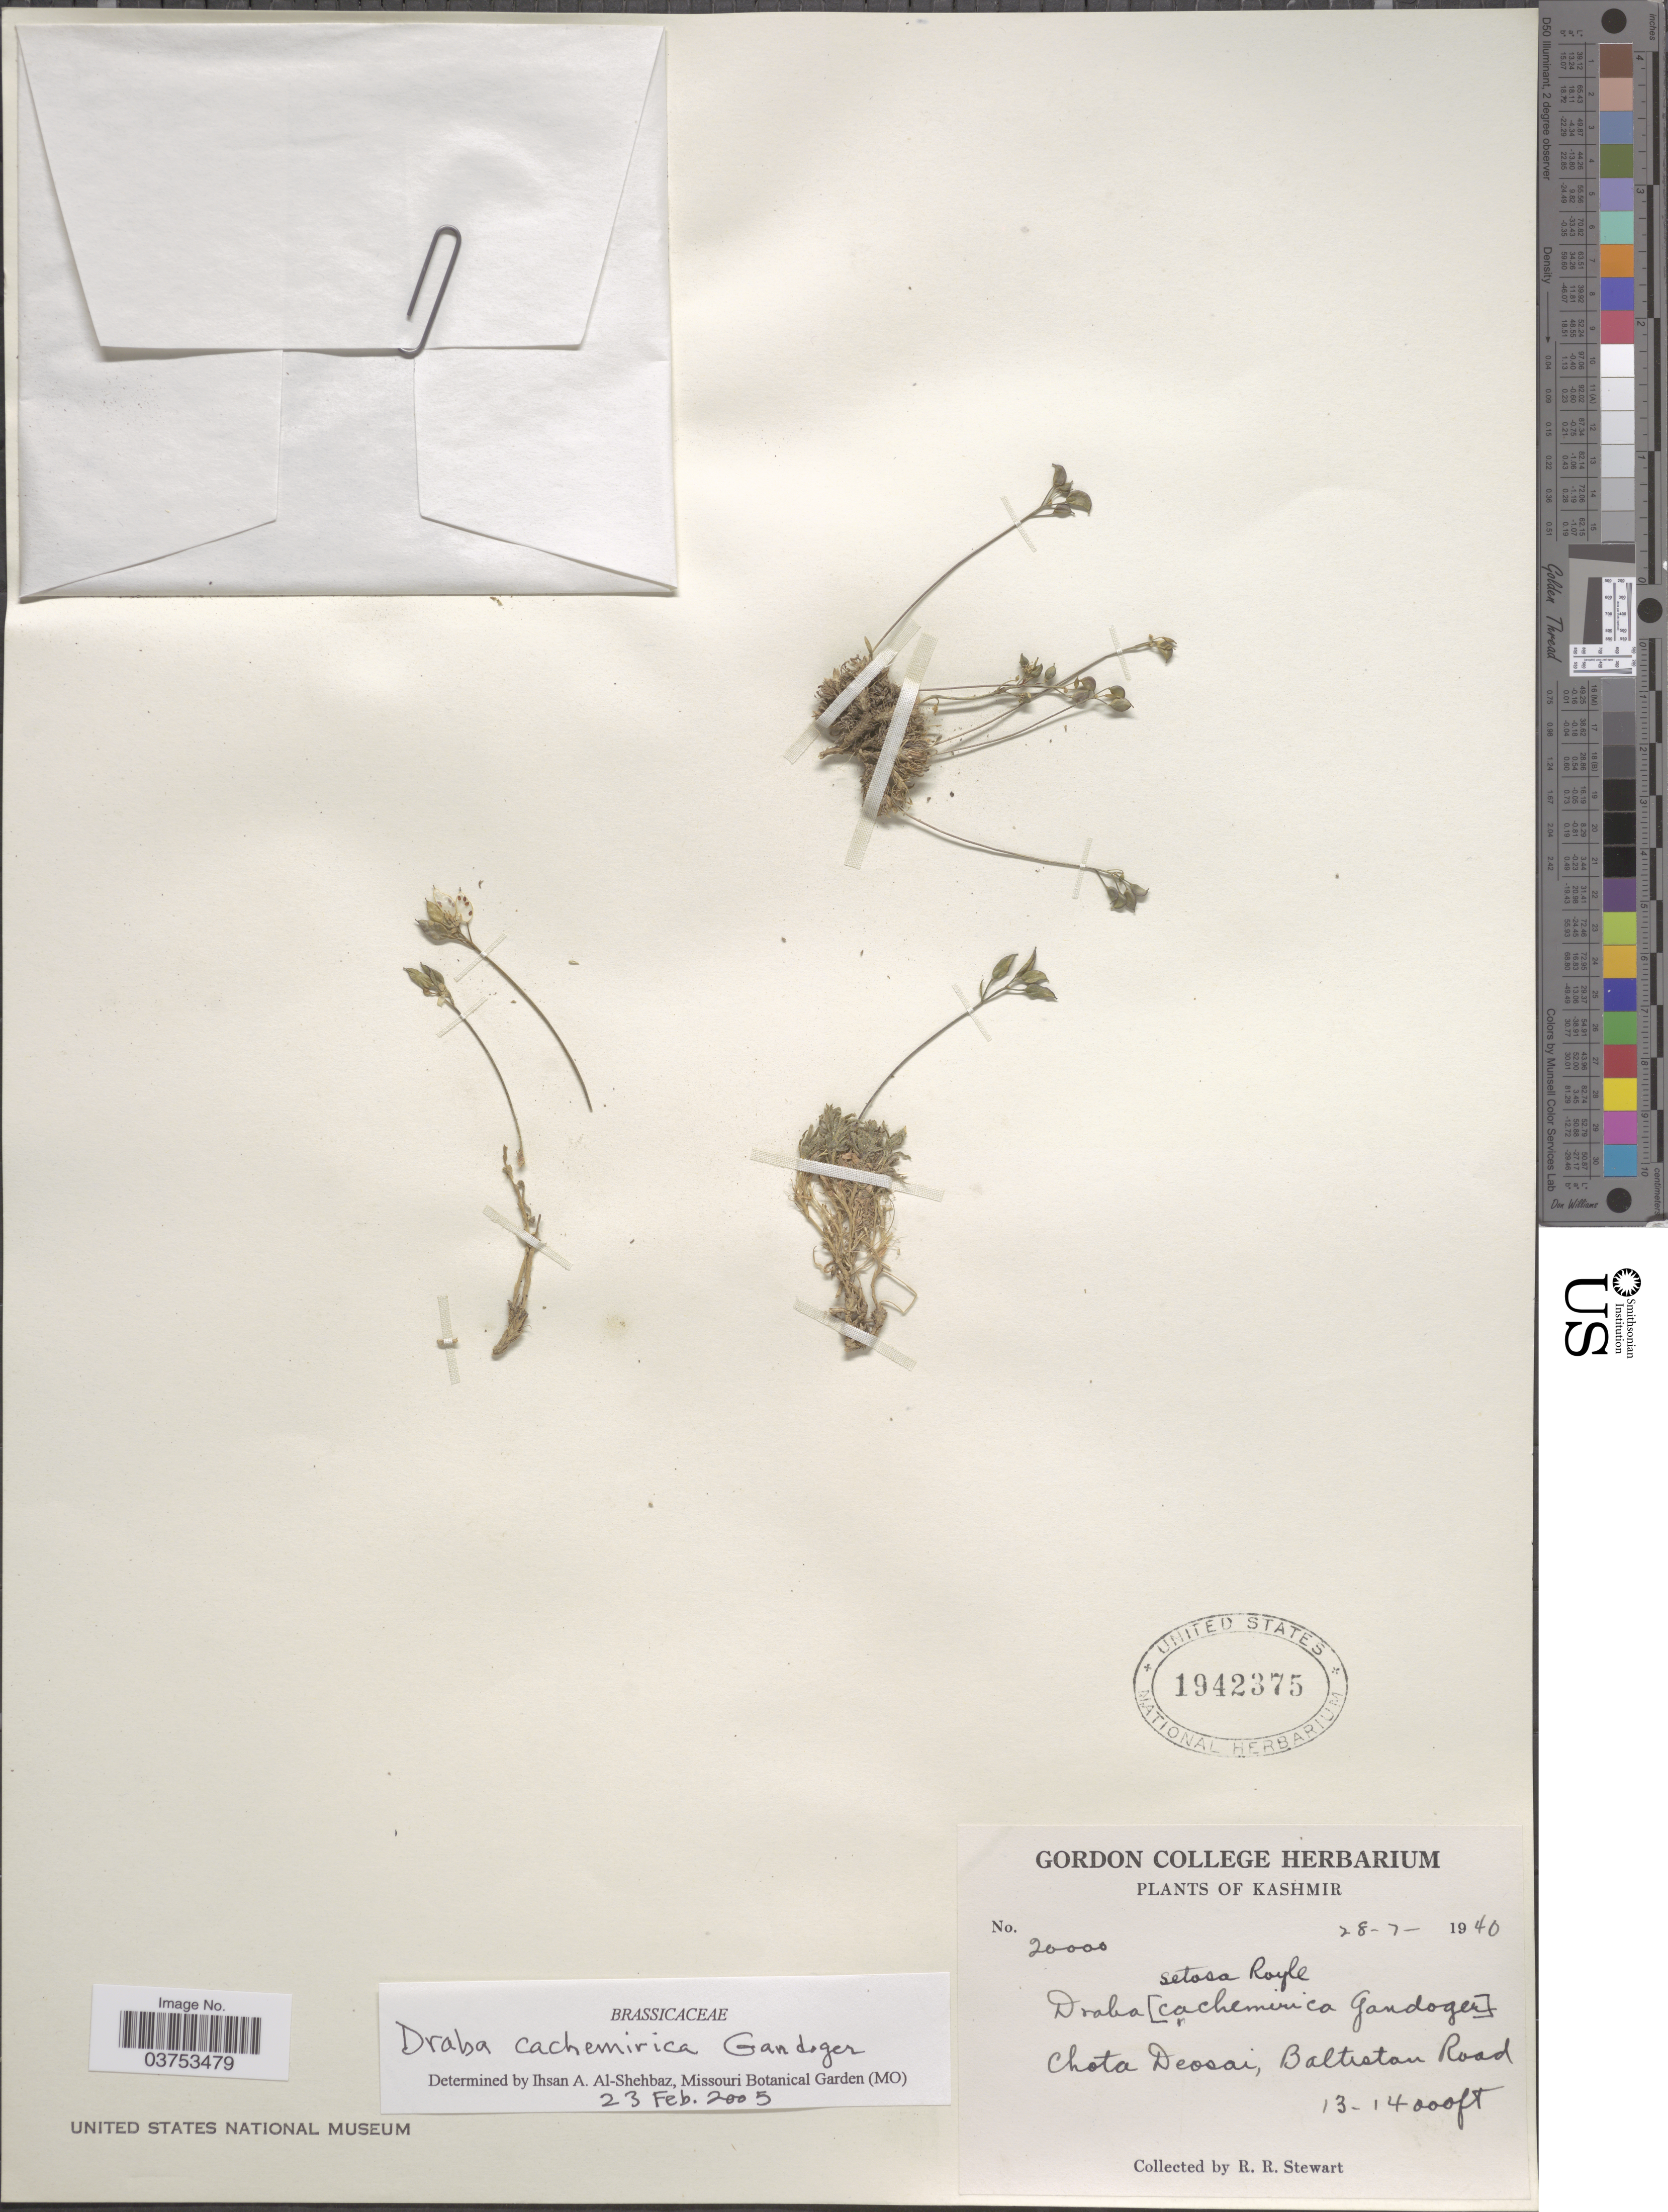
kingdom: Plantae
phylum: Tracheophyta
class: Magnoliopsida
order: Brassicales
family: Brassicaceae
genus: Draba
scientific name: Draba cachemirica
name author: Gand.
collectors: R. Stewart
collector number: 20000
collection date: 1940-07-28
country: India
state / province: Jammu and Kashmir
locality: Kashmir. Chota Deosai, Baltistan Road.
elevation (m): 3962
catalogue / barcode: US 1942375